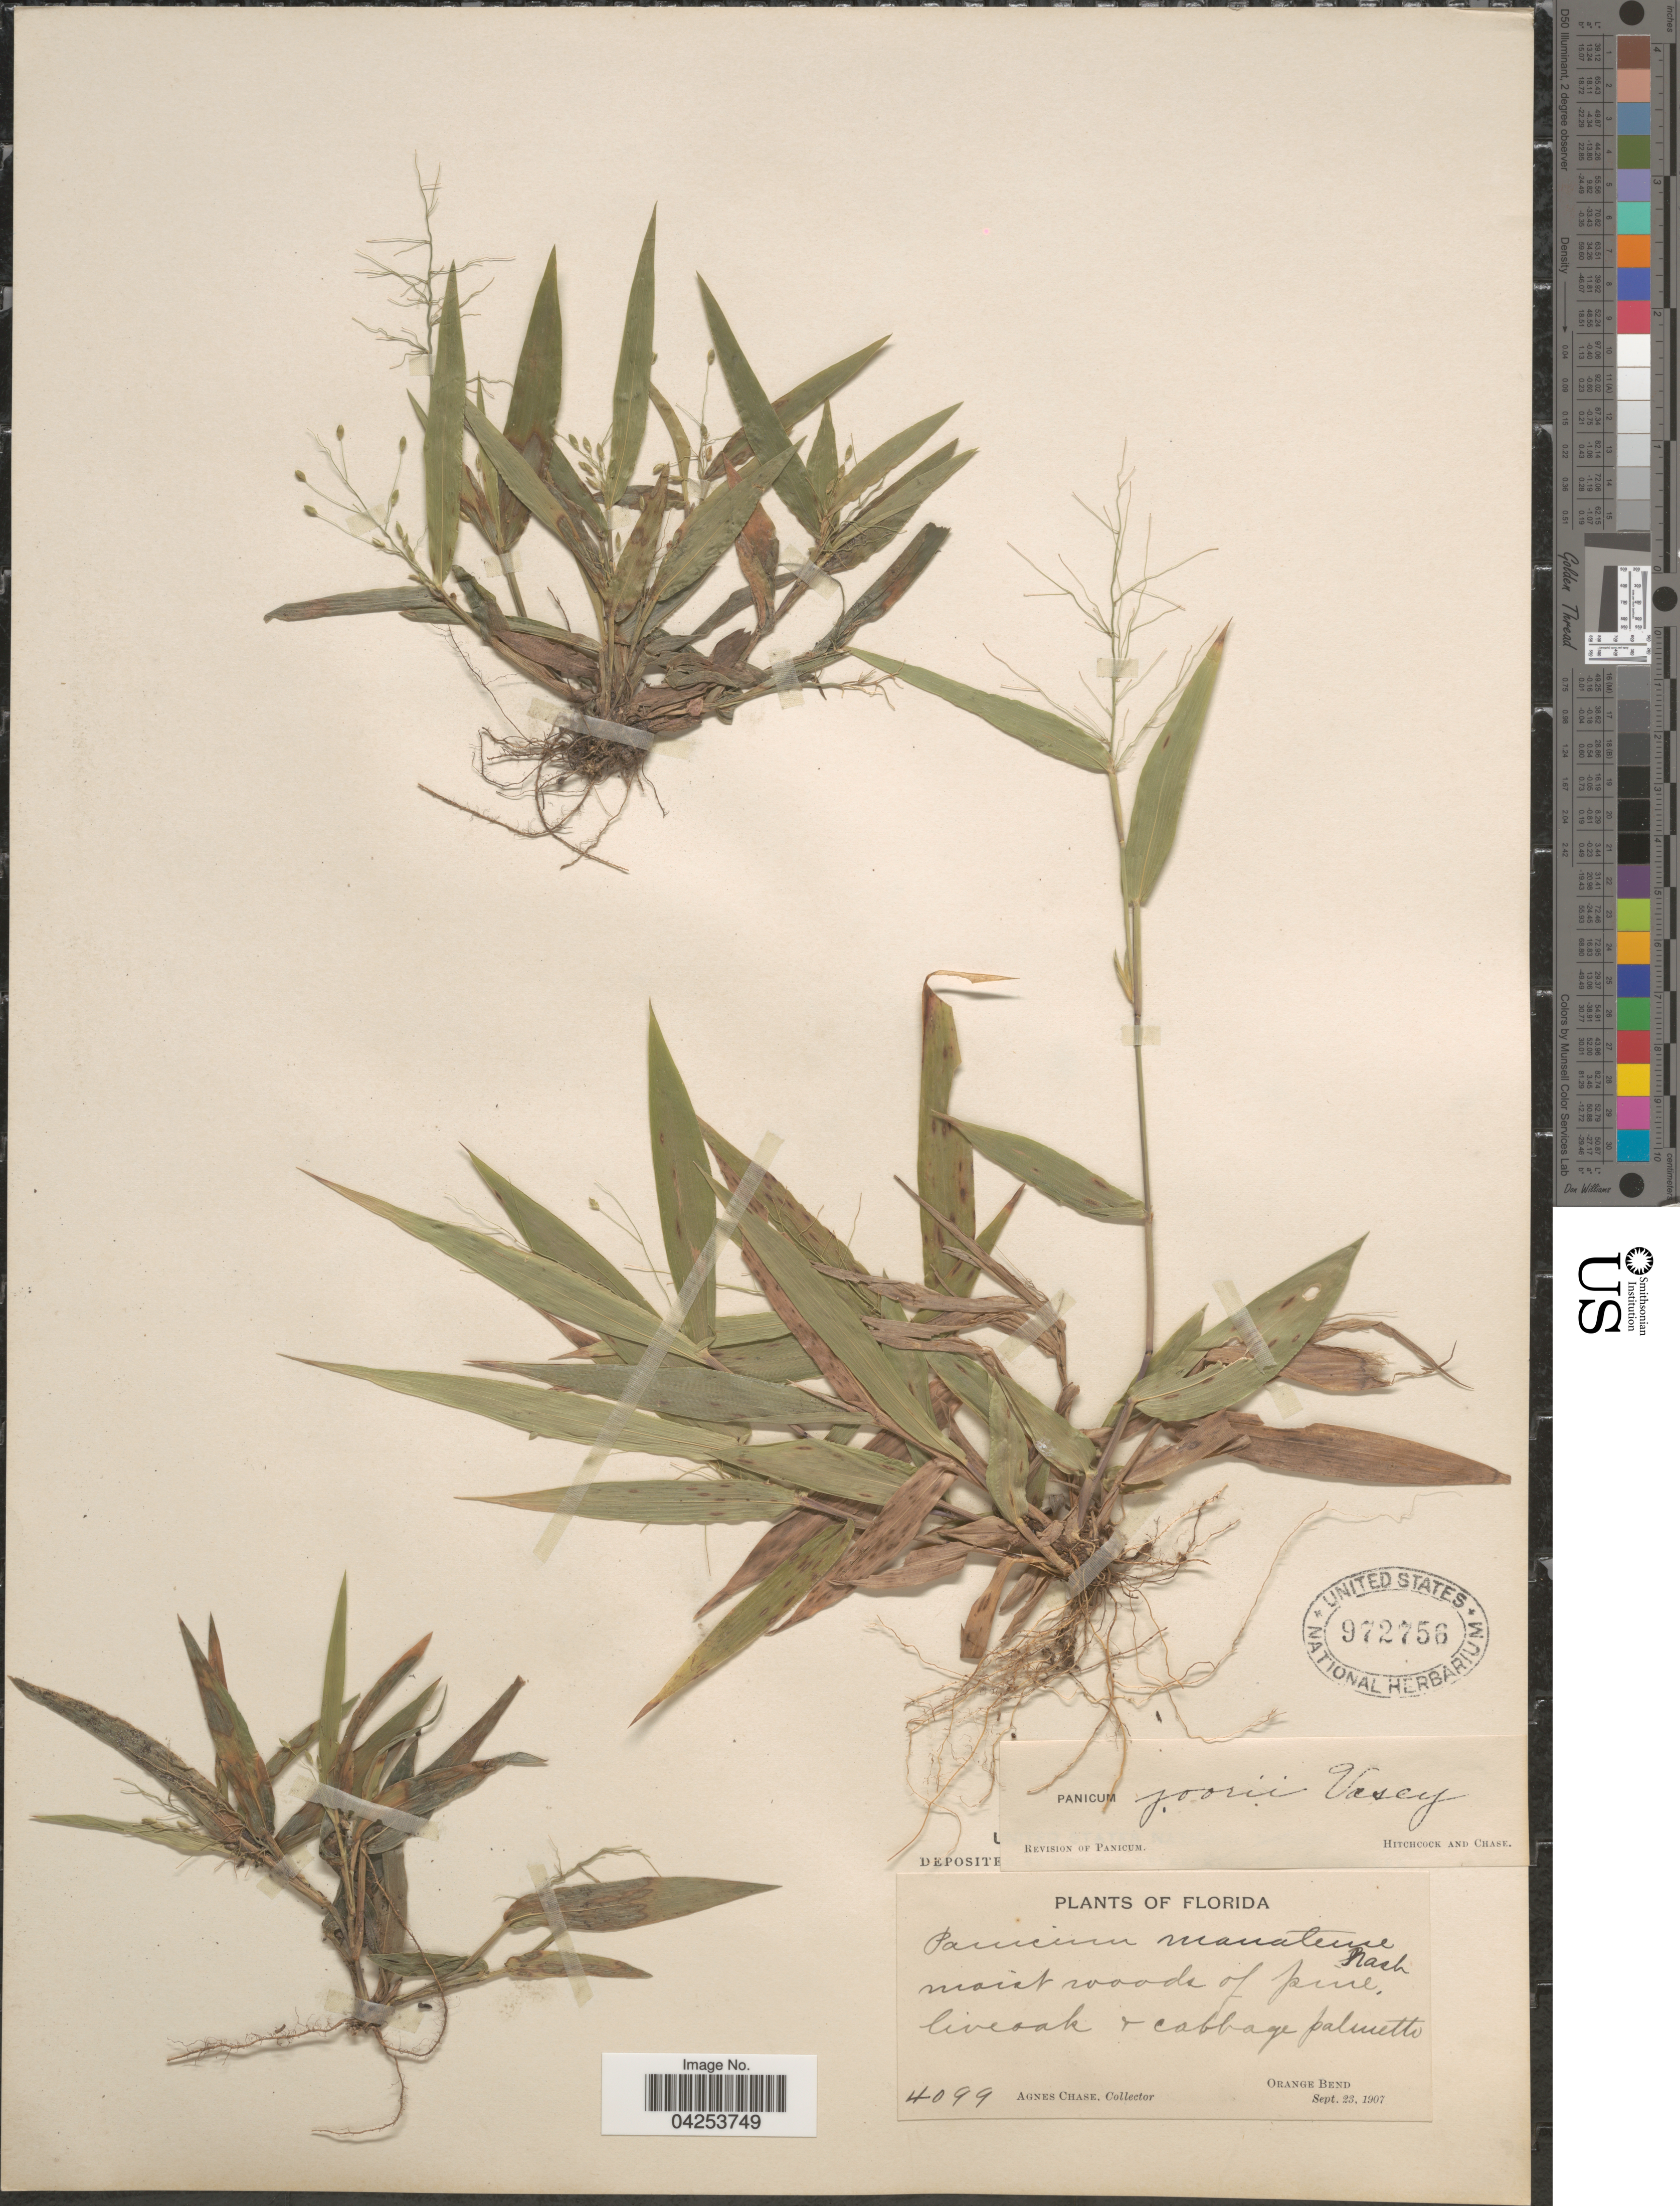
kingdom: Plantae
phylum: Tracheophyta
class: Liliopsida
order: Poales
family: Poaceae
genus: Dichanthelium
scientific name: Dichanthelium commutatum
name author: (Schult.) Gould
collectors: A. Chase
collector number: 4099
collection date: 1907-09-23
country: United States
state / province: Florida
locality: Moist woods of pine, liveoak & cabbage palmetto. Orange Bend.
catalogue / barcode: US 972756